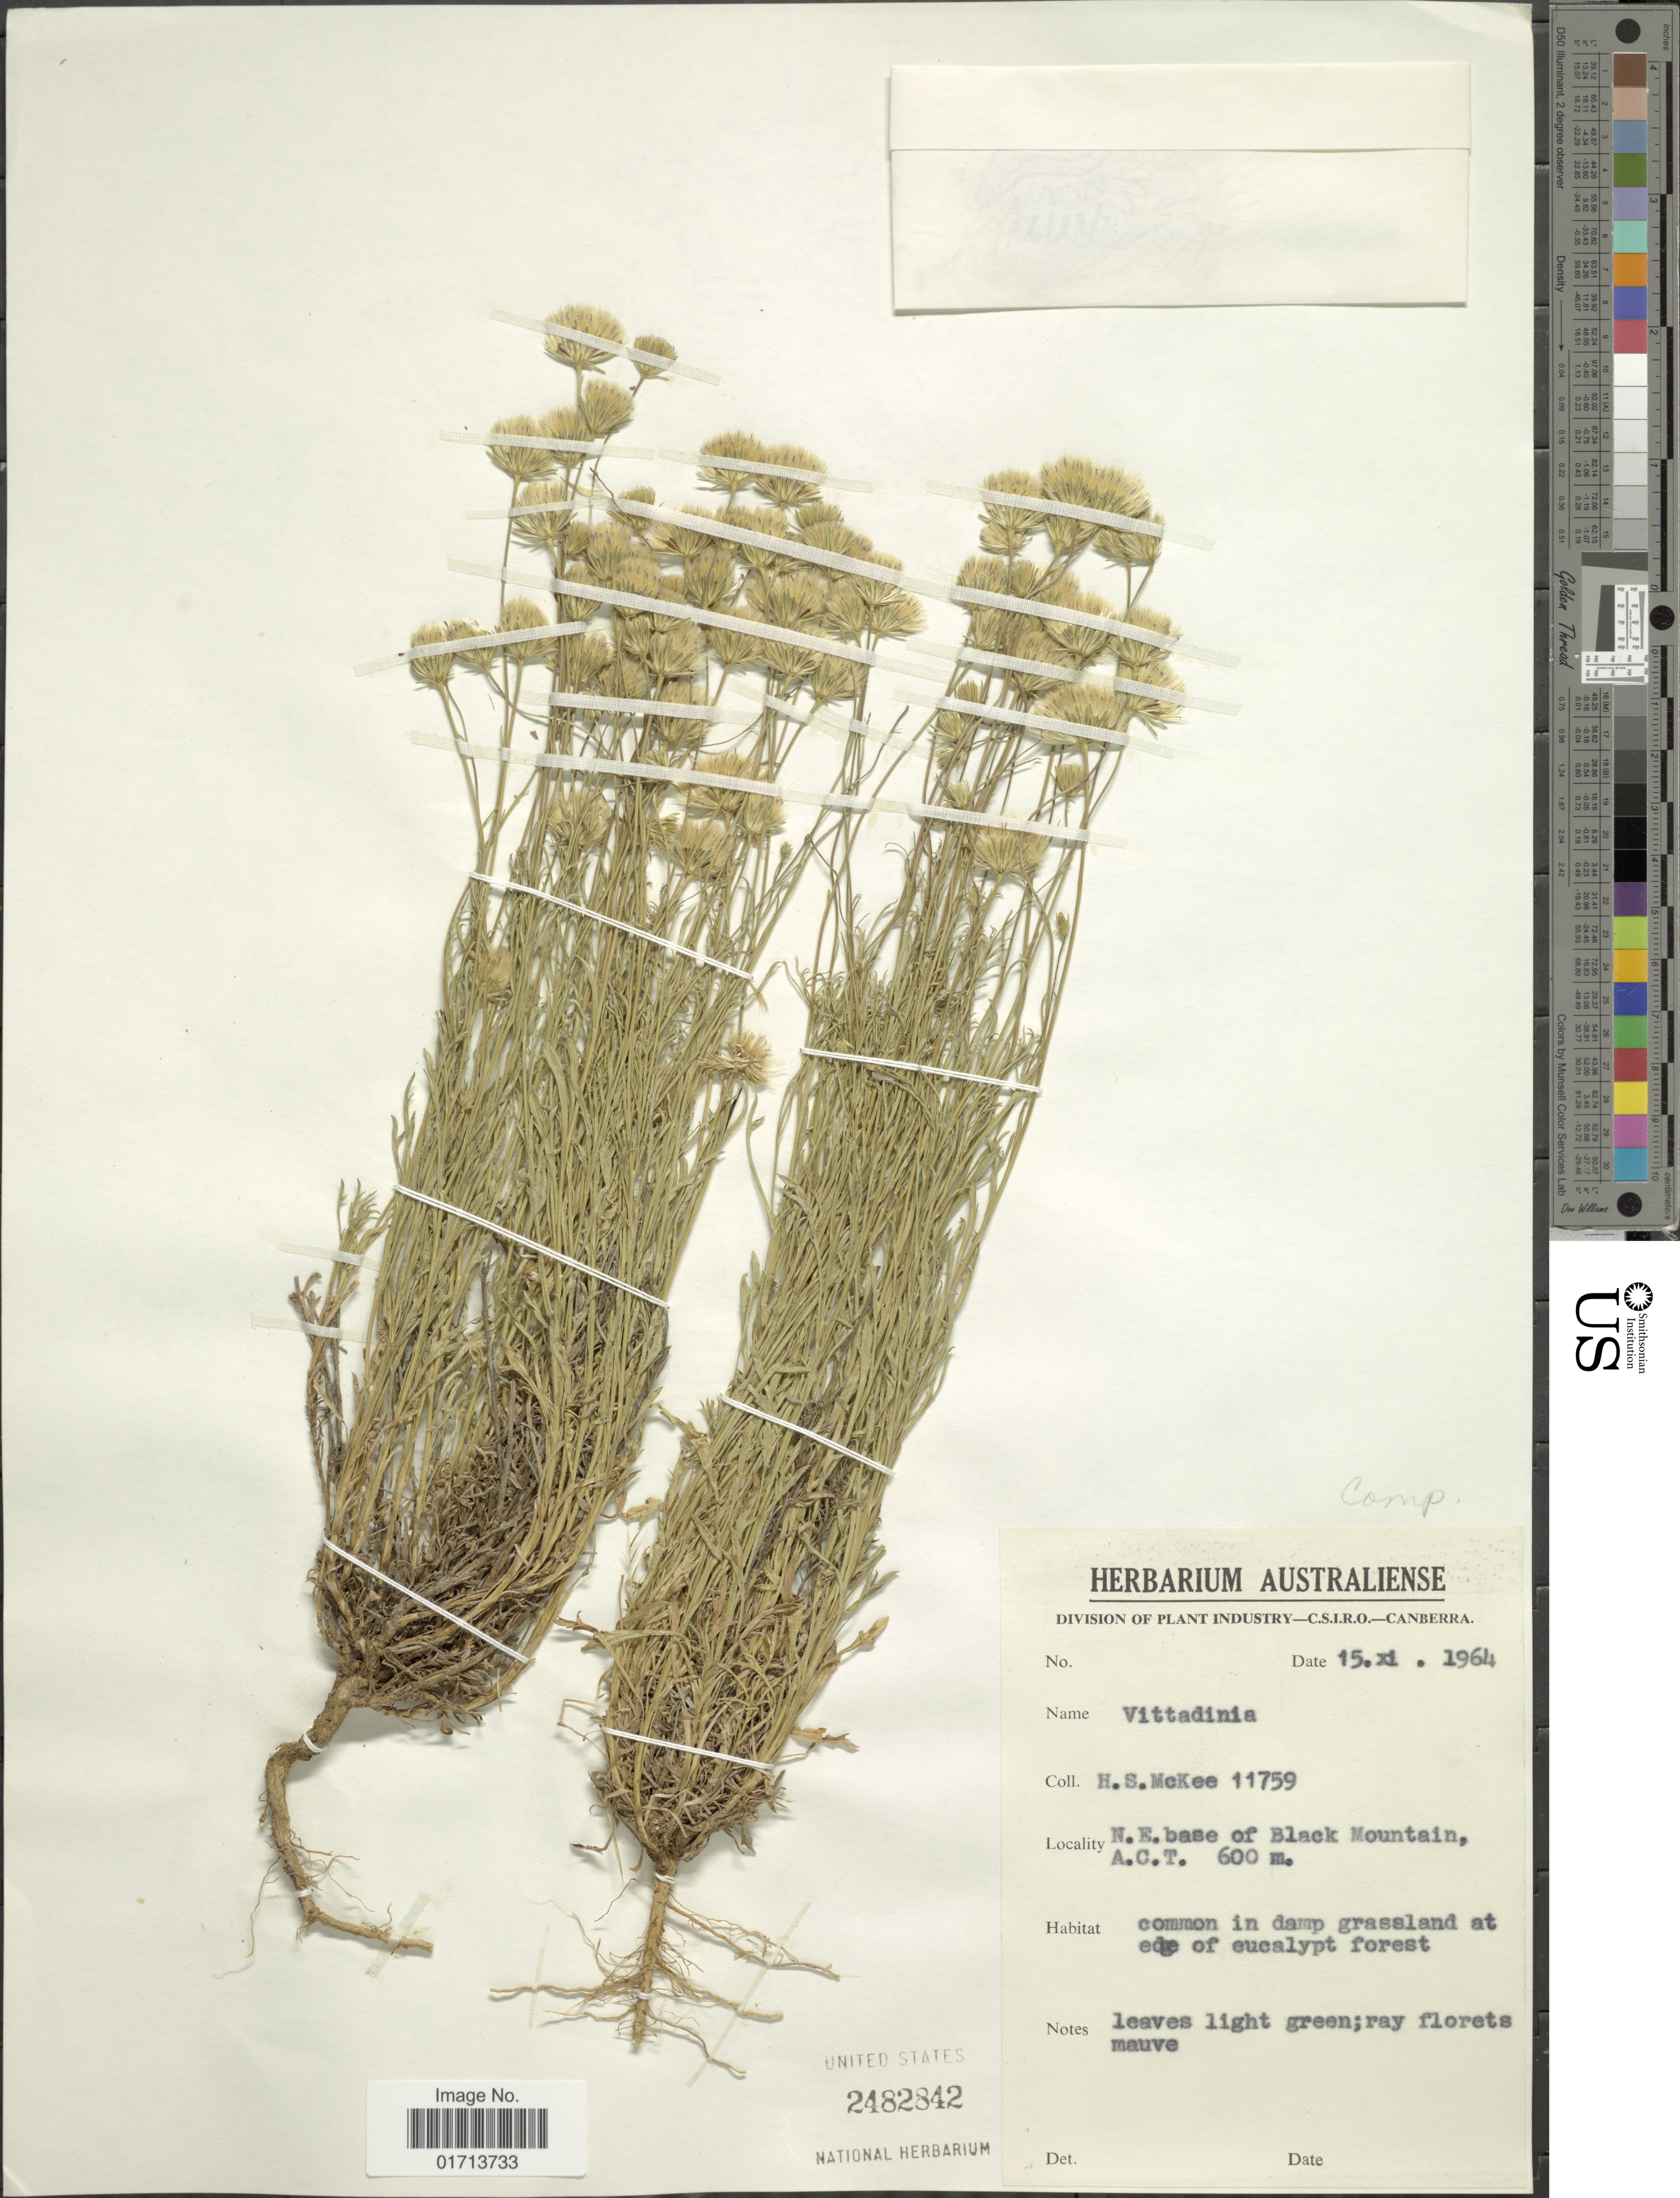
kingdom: Plantae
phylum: Tracheophyta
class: Magnoliopsida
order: Asterales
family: Asteraceae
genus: Vittadinia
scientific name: Vittadinia sp.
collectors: H. S. McKee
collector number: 11759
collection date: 1964-11-15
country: Australia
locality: N. E. base of Black Mountain, A. C. T.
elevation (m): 600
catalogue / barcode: US 2482842